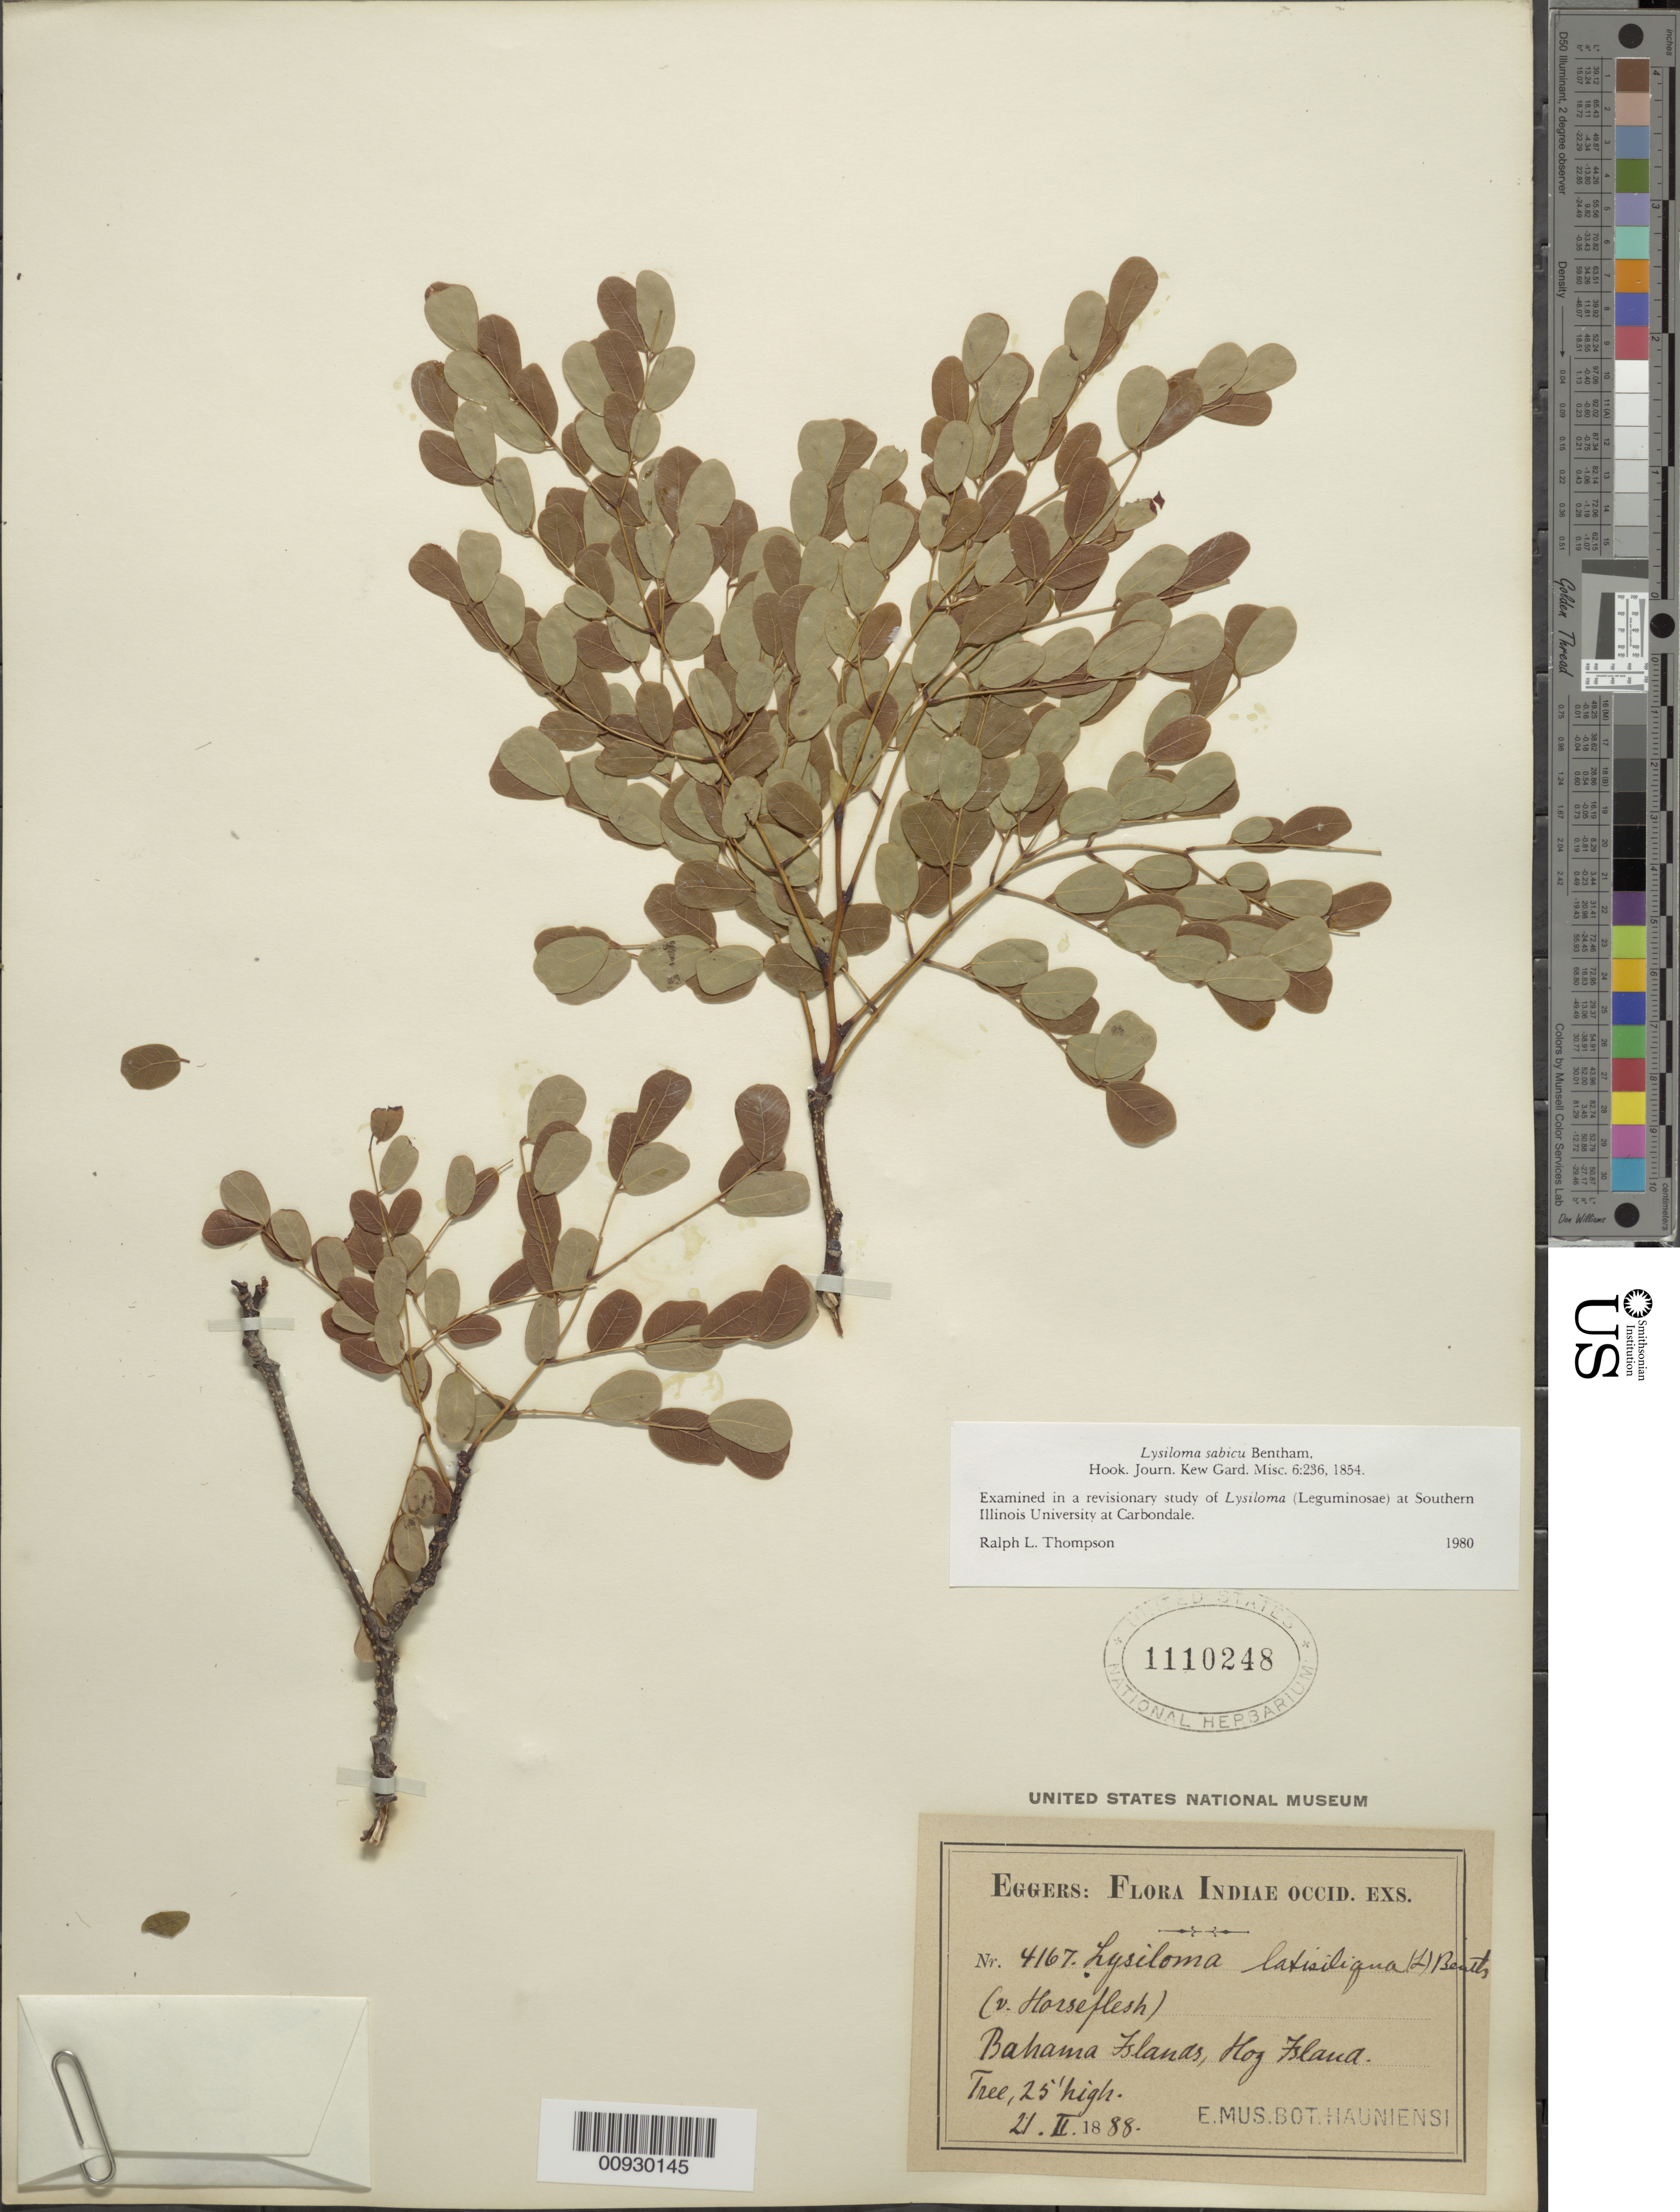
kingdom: Plantae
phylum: Tracheophyta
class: Magnoliopsida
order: Fabales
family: Fabaceae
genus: Lysiloma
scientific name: Lysiloma sabicu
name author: Benth.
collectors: H. F. A. von Eggers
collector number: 4167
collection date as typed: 21 Feb 1888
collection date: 1888-02-21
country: Bahamas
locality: Hog Island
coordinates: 0 N, 0 E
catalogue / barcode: US 1110248